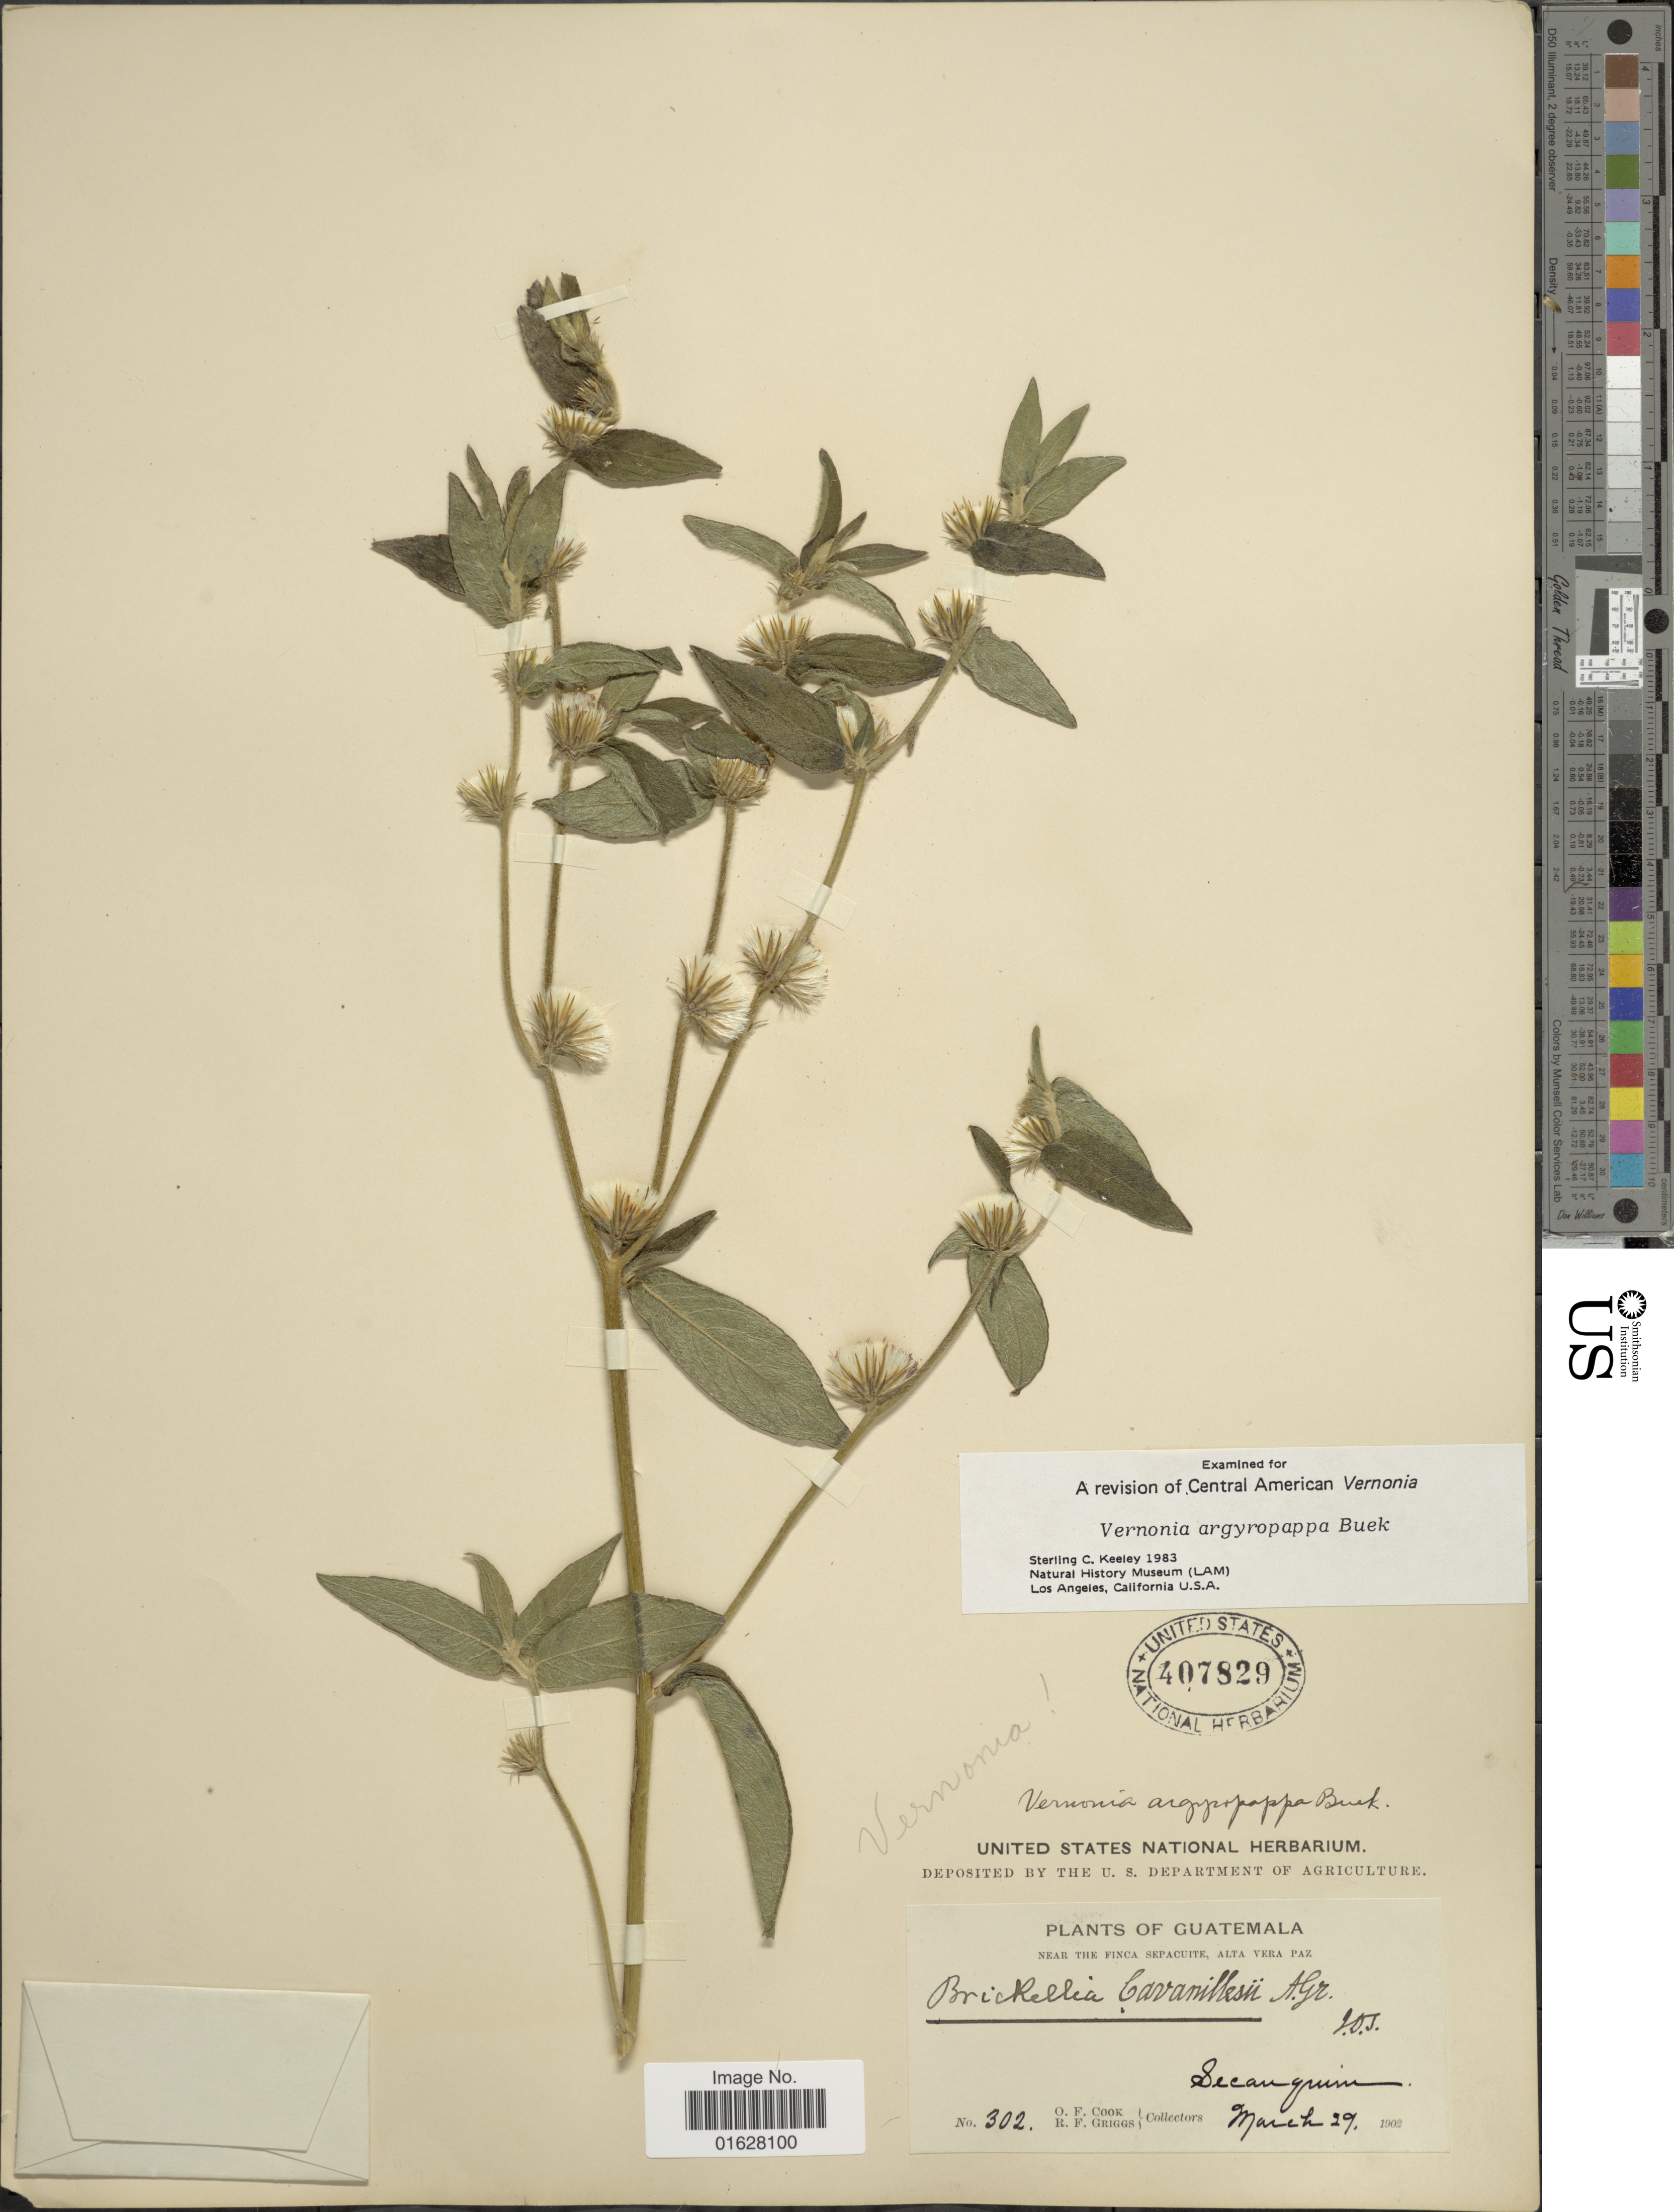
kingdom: Plantae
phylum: Tracheophyta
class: Magnoliopsida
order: Asterales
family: Asteraceae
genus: Lepidaploa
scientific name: Lepidaploa salzmannii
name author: (DC.) H. Rob.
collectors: O. F. Cook & R. F. Griggs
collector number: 302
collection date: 1902-03-29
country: Guatemala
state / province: Alta Verapaz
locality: Guatemala. Near the Finca Sepacuite, Alta Verapaz. Secanquim.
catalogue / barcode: US 407829